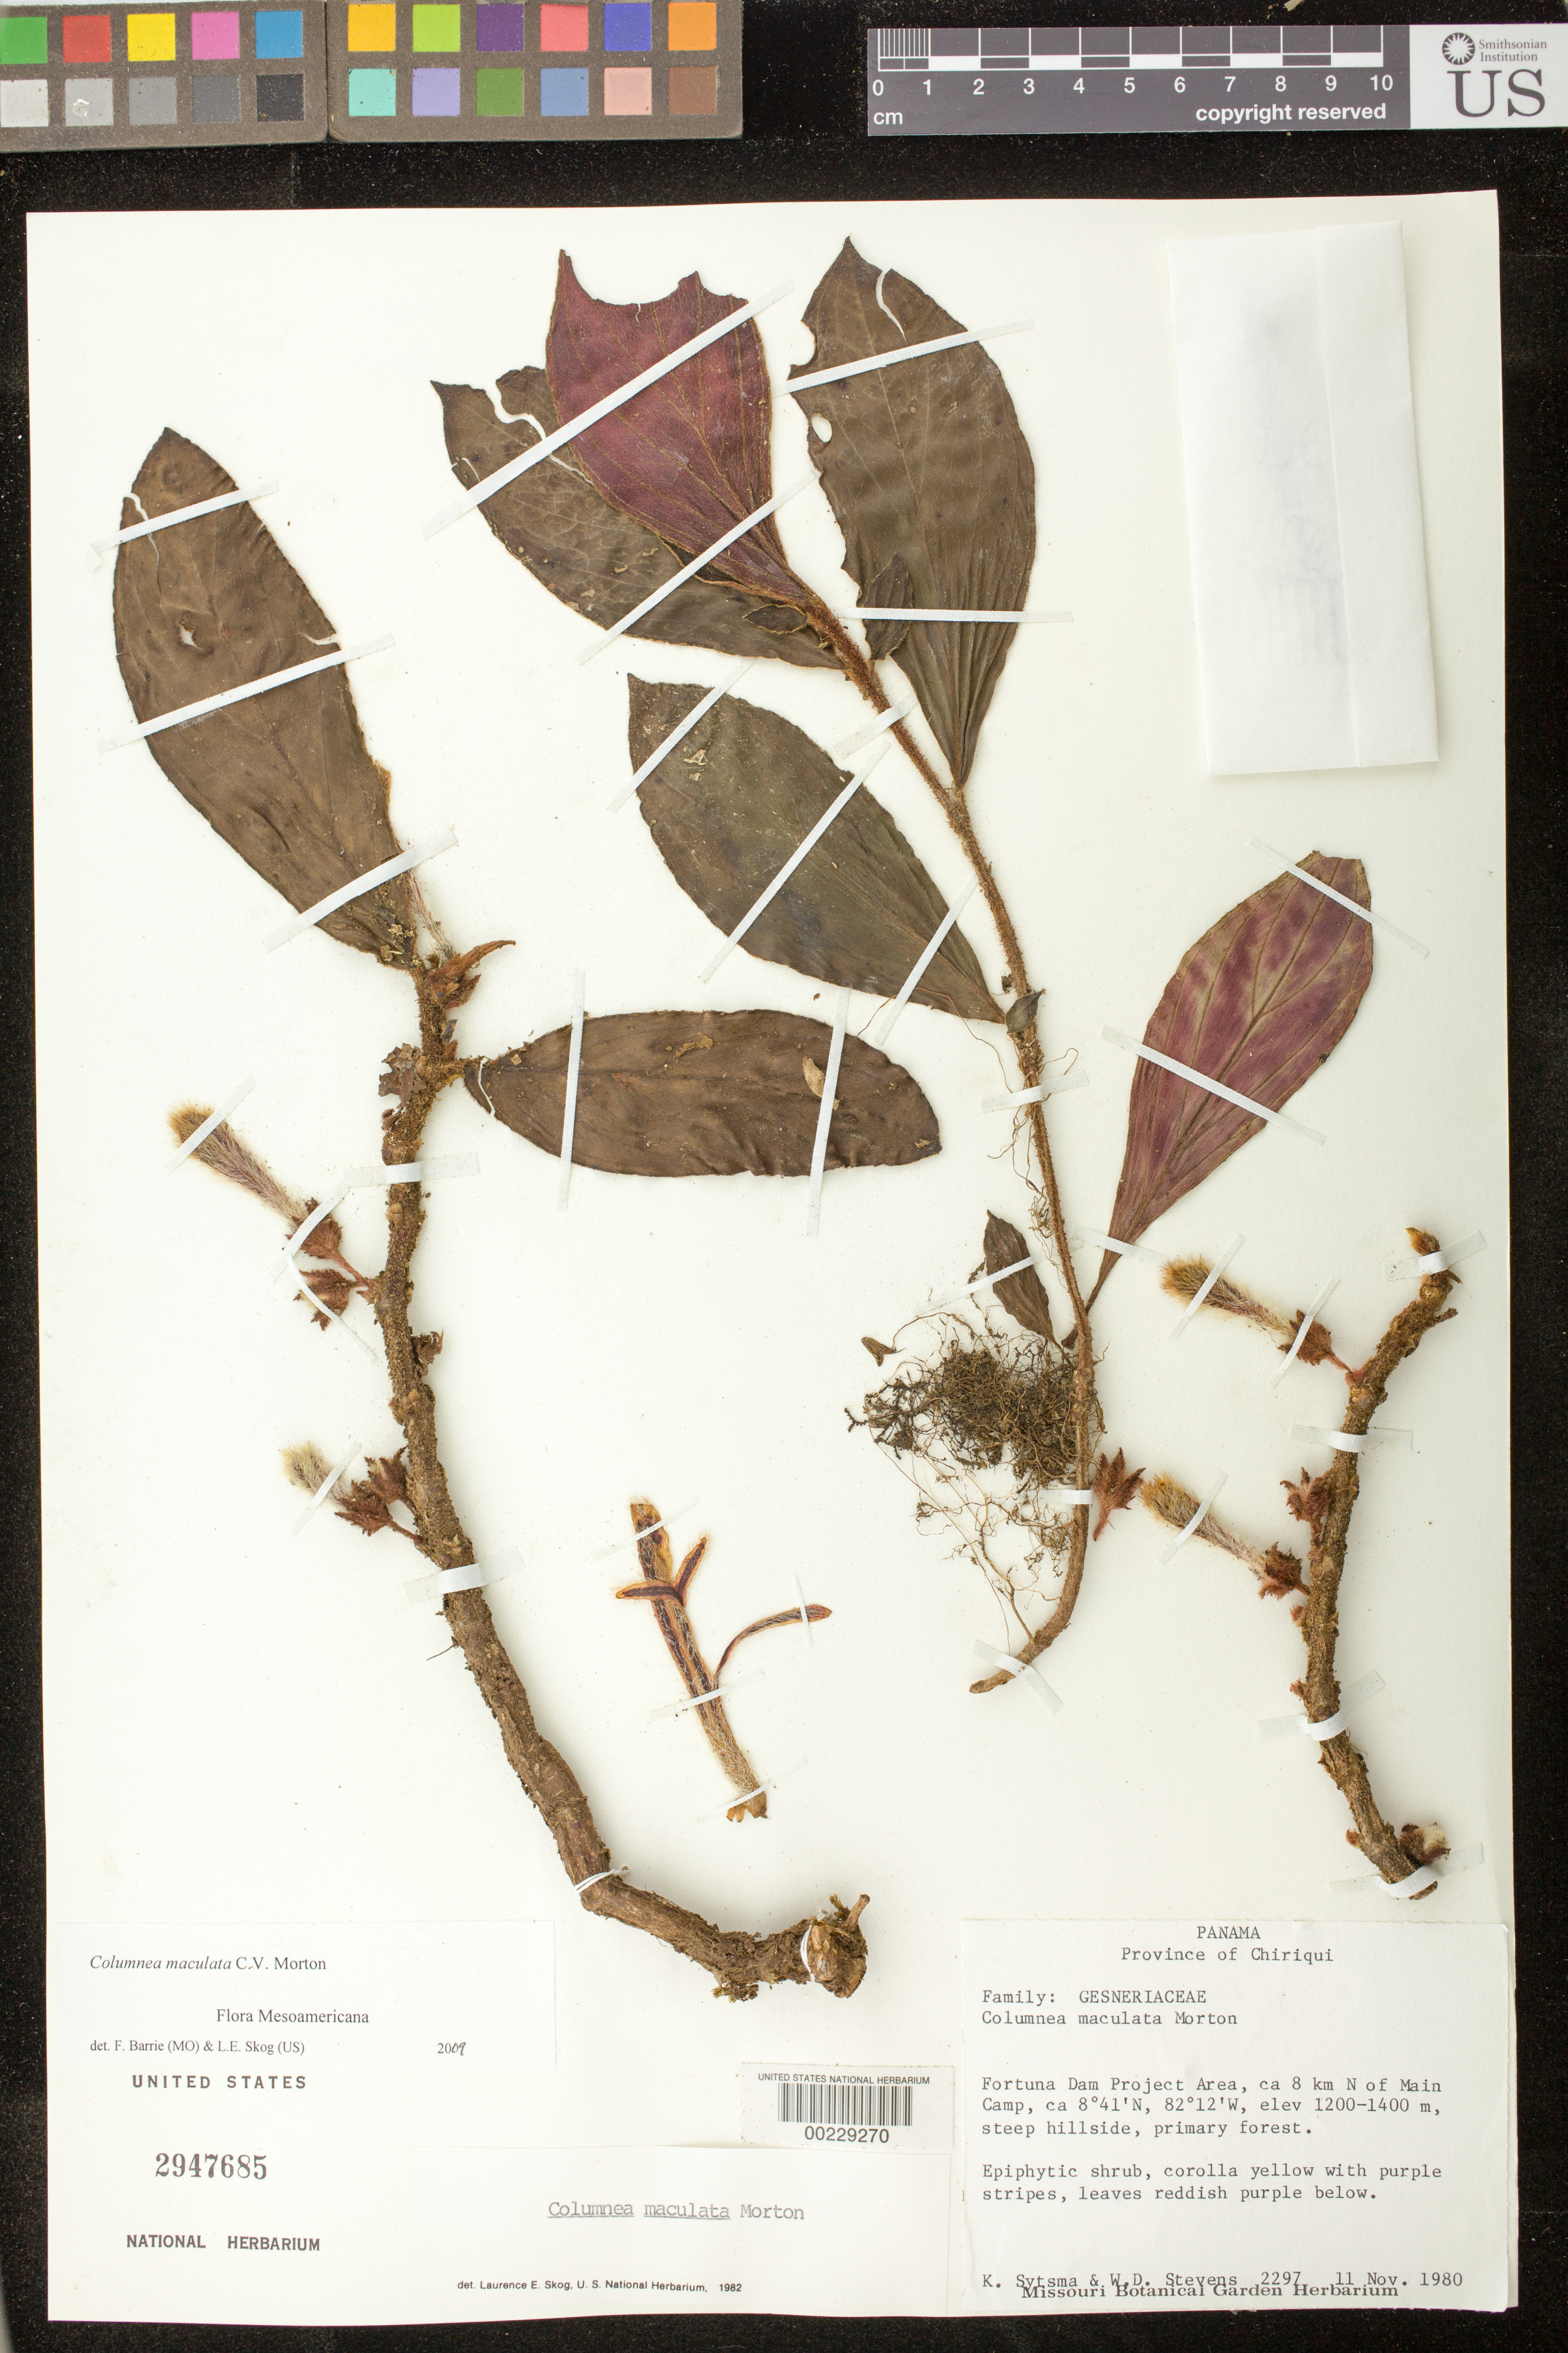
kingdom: Plantae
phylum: Tracheophyta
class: Magnoliopsida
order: Lamiales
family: Gesneriaceae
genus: Columnea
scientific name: Columnea maculata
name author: C.V. Morton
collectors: K. J. Sytsma & W. D. Stevens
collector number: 2297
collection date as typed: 11 Nov 1980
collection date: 1980-11-11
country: Panama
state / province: Chiriquí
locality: Fortuna Dam project area, ca 8 km N of main camp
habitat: Steep hillside, primary forest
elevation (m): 1200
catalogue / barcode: US 2947685